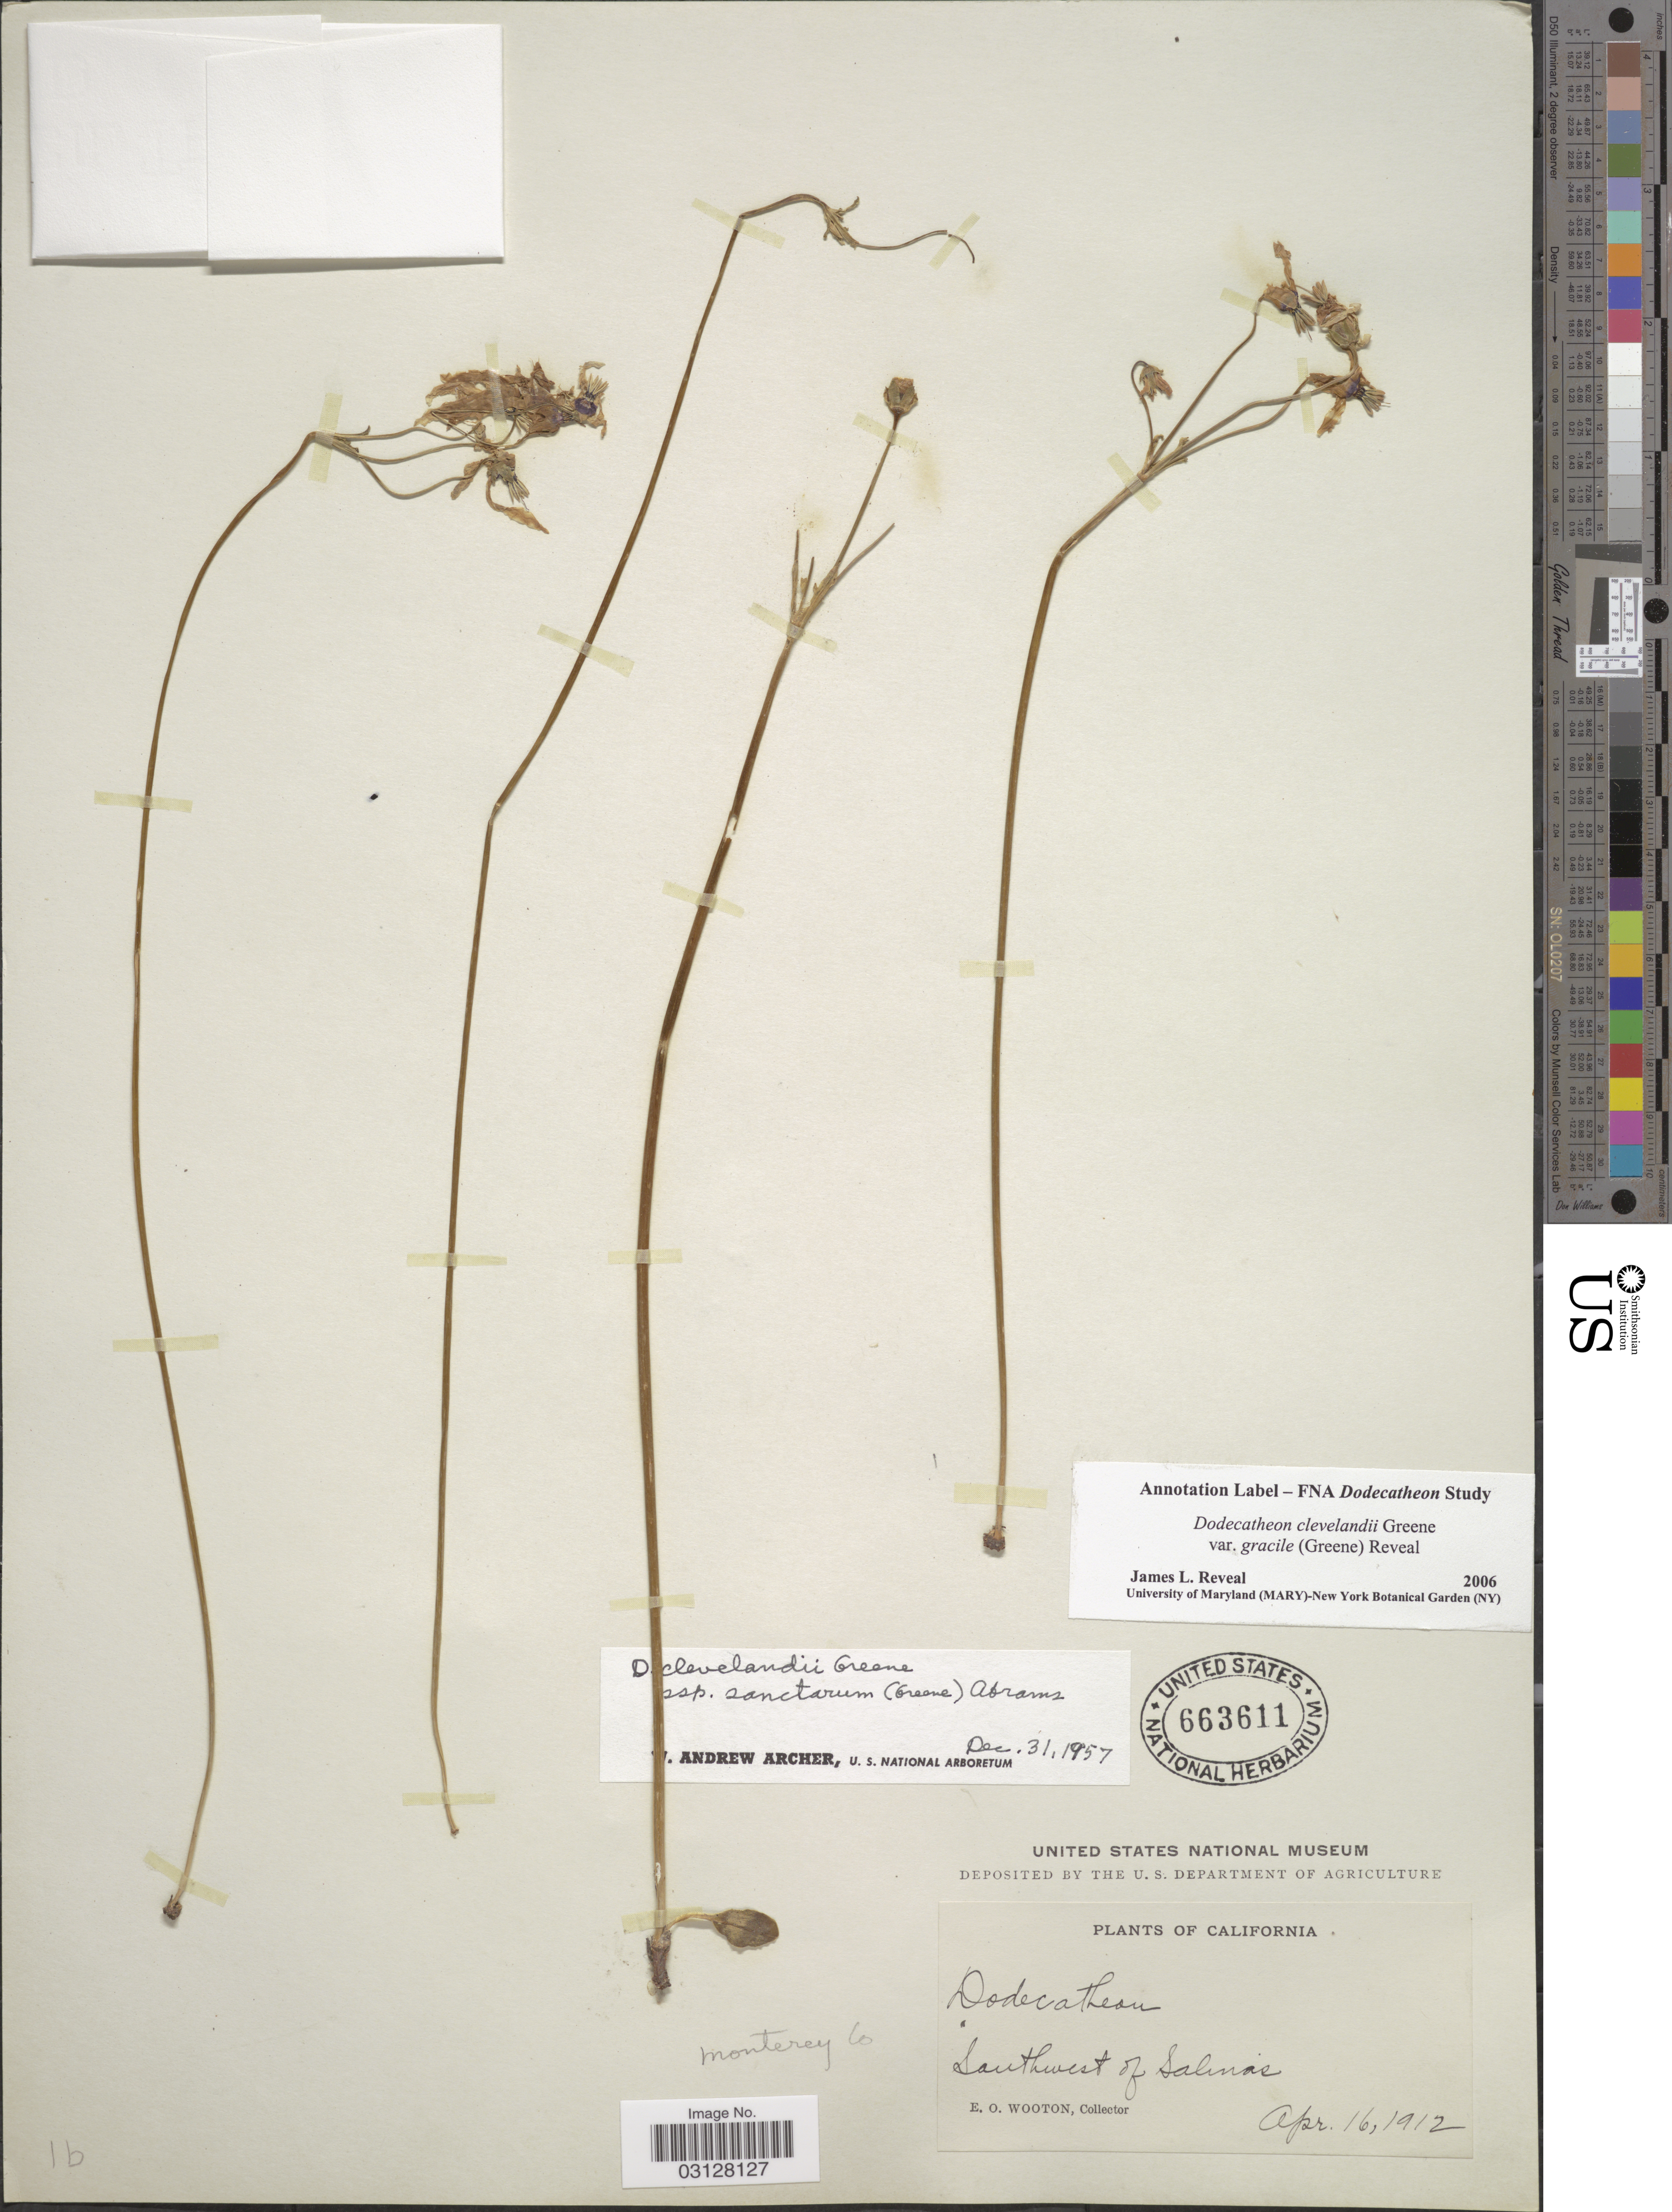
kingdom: Plantae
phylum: Tracheophyta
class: Magnoliopsida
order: Ericales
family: Primulaceae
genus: Dodecatheon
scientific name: Dodecatheon clevelandii var. gracile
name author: (Greene) Reveal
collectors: E. O. Wooton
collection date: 1912-04-16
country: United States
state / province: California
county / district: Monterey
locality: Southwest of Salinas. Monterey Co.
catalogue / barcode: US 663611